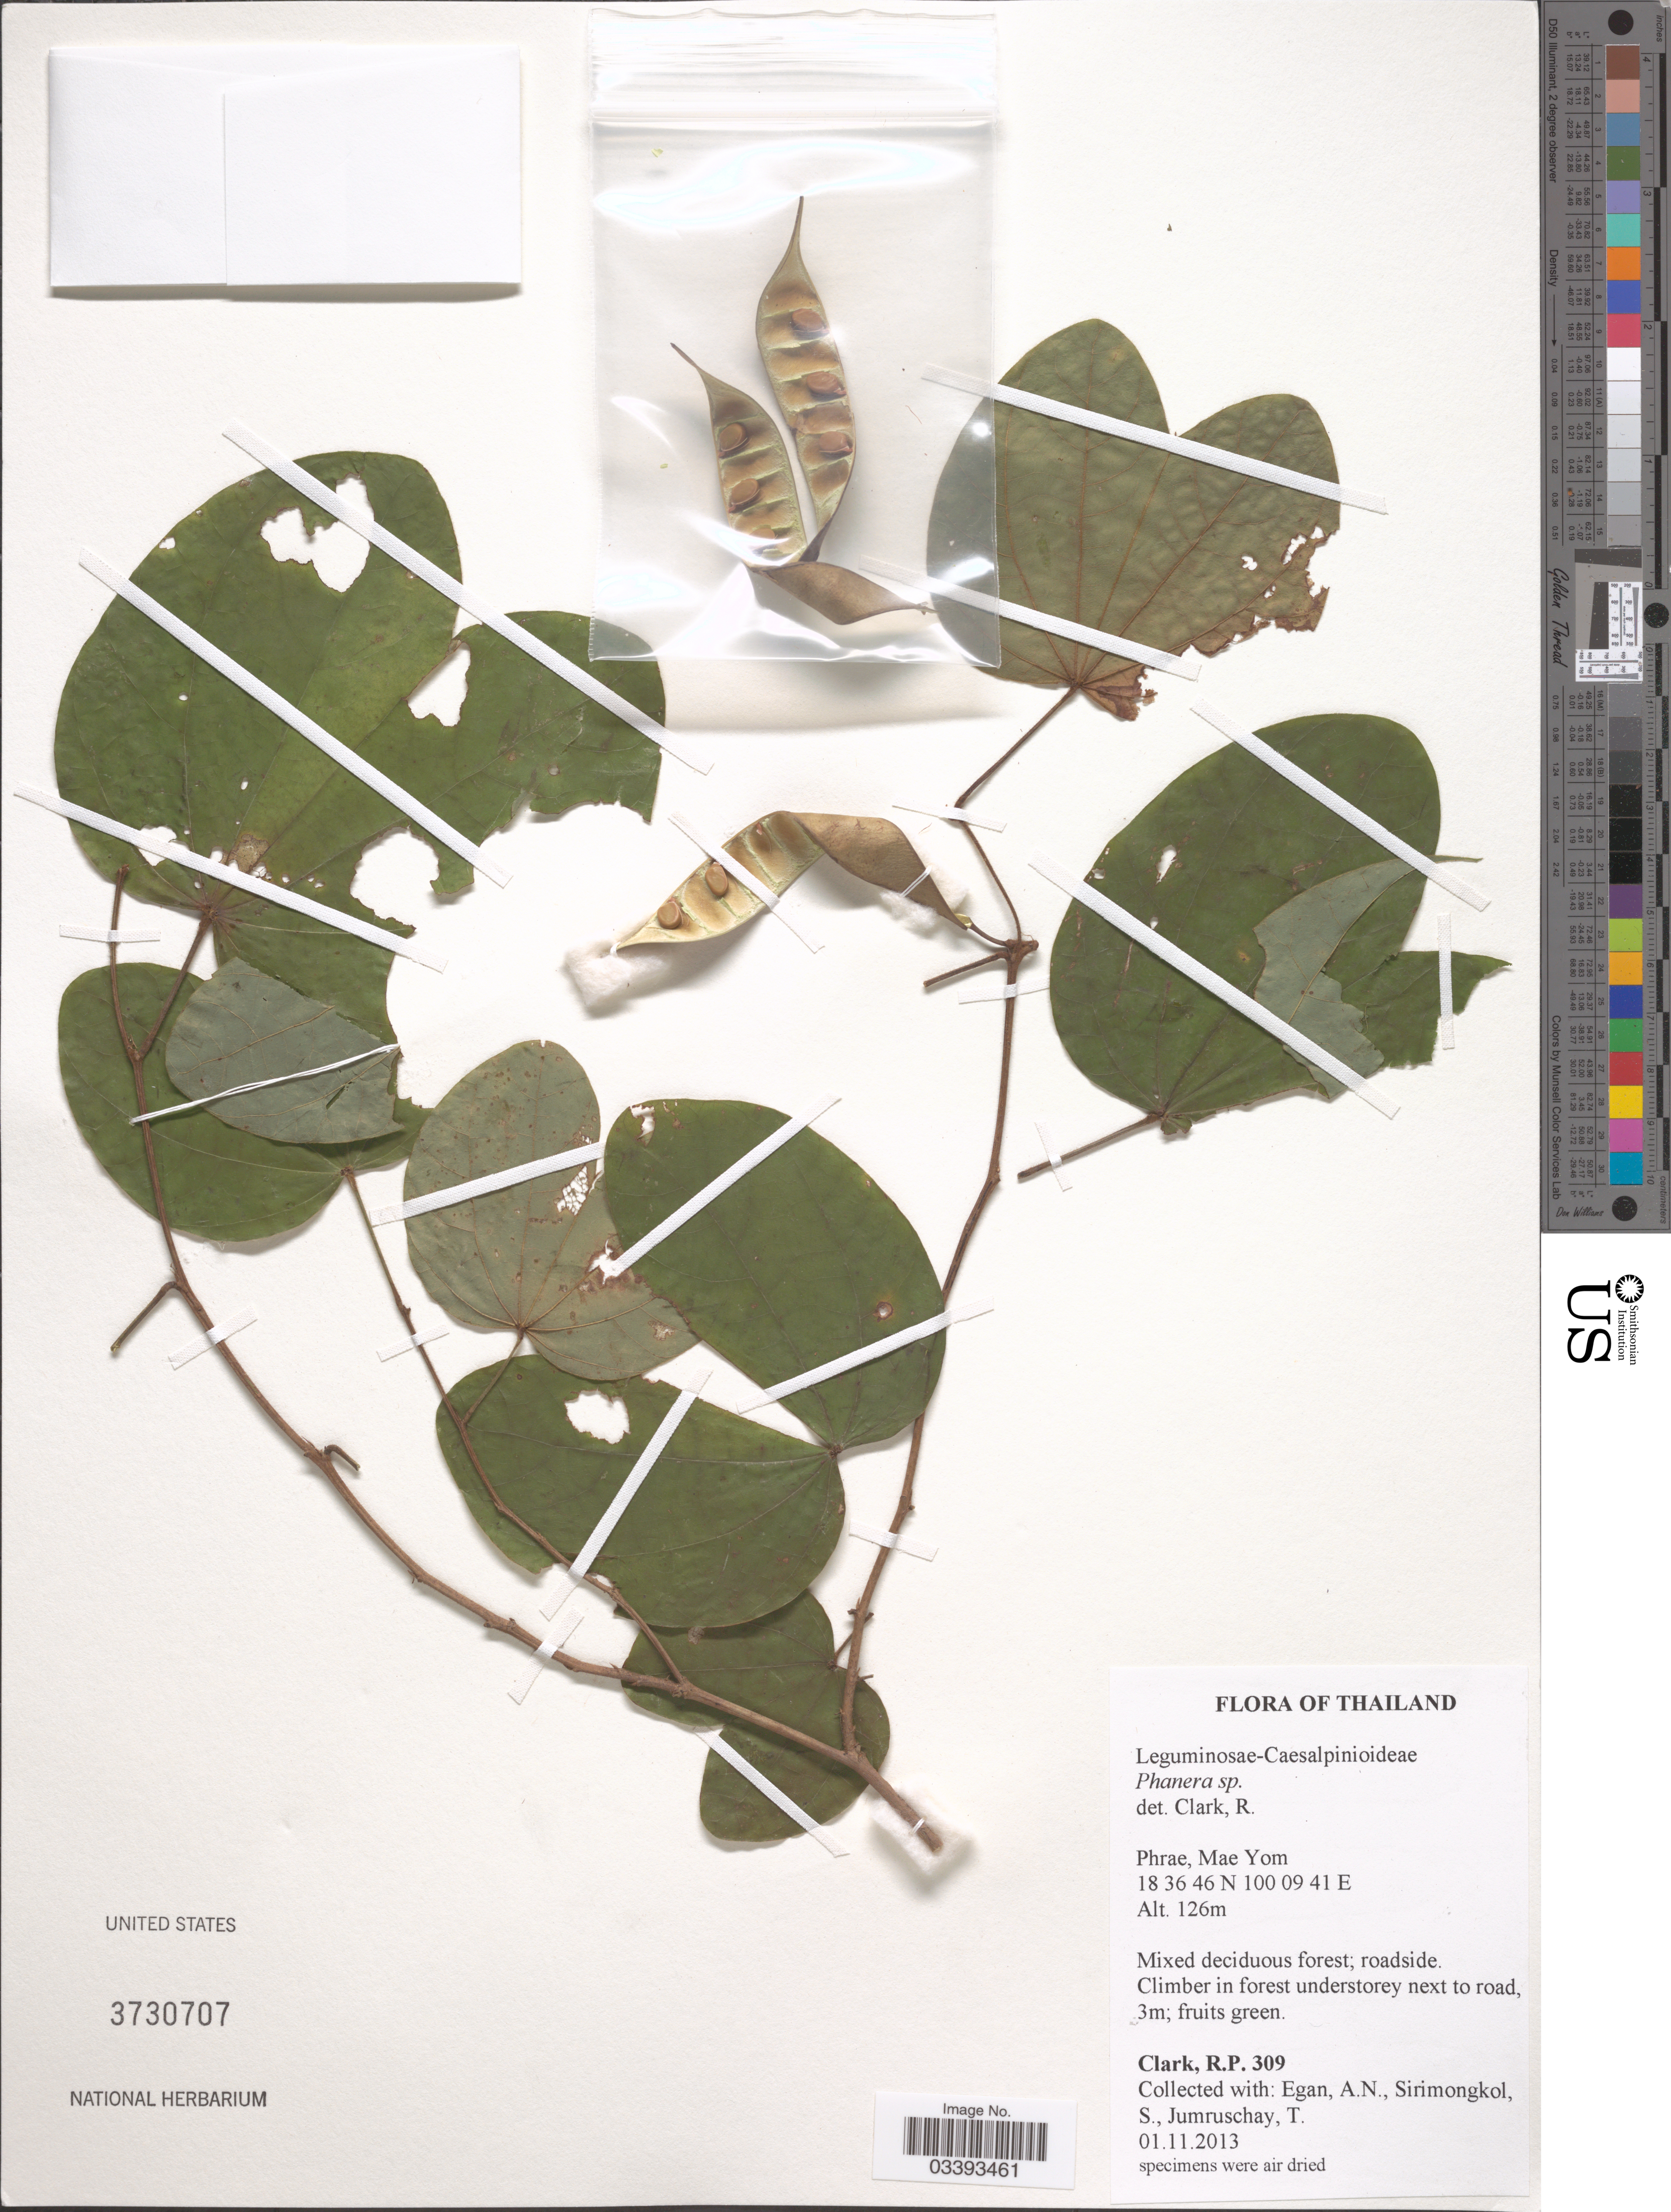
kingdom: Plantae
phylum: Tracheophyta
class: Magnoliopsida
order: Fabales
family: Fabaceae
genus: Phanera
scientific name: Phanera sp.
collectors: R. P. Clark, A. N. Egan, S. Sirimongkol & T. Jumruschay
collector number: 309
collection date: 2013-11-01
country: Thailand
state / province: Phrae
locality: Mae Yom.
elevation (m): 126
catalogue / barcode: US 3730707